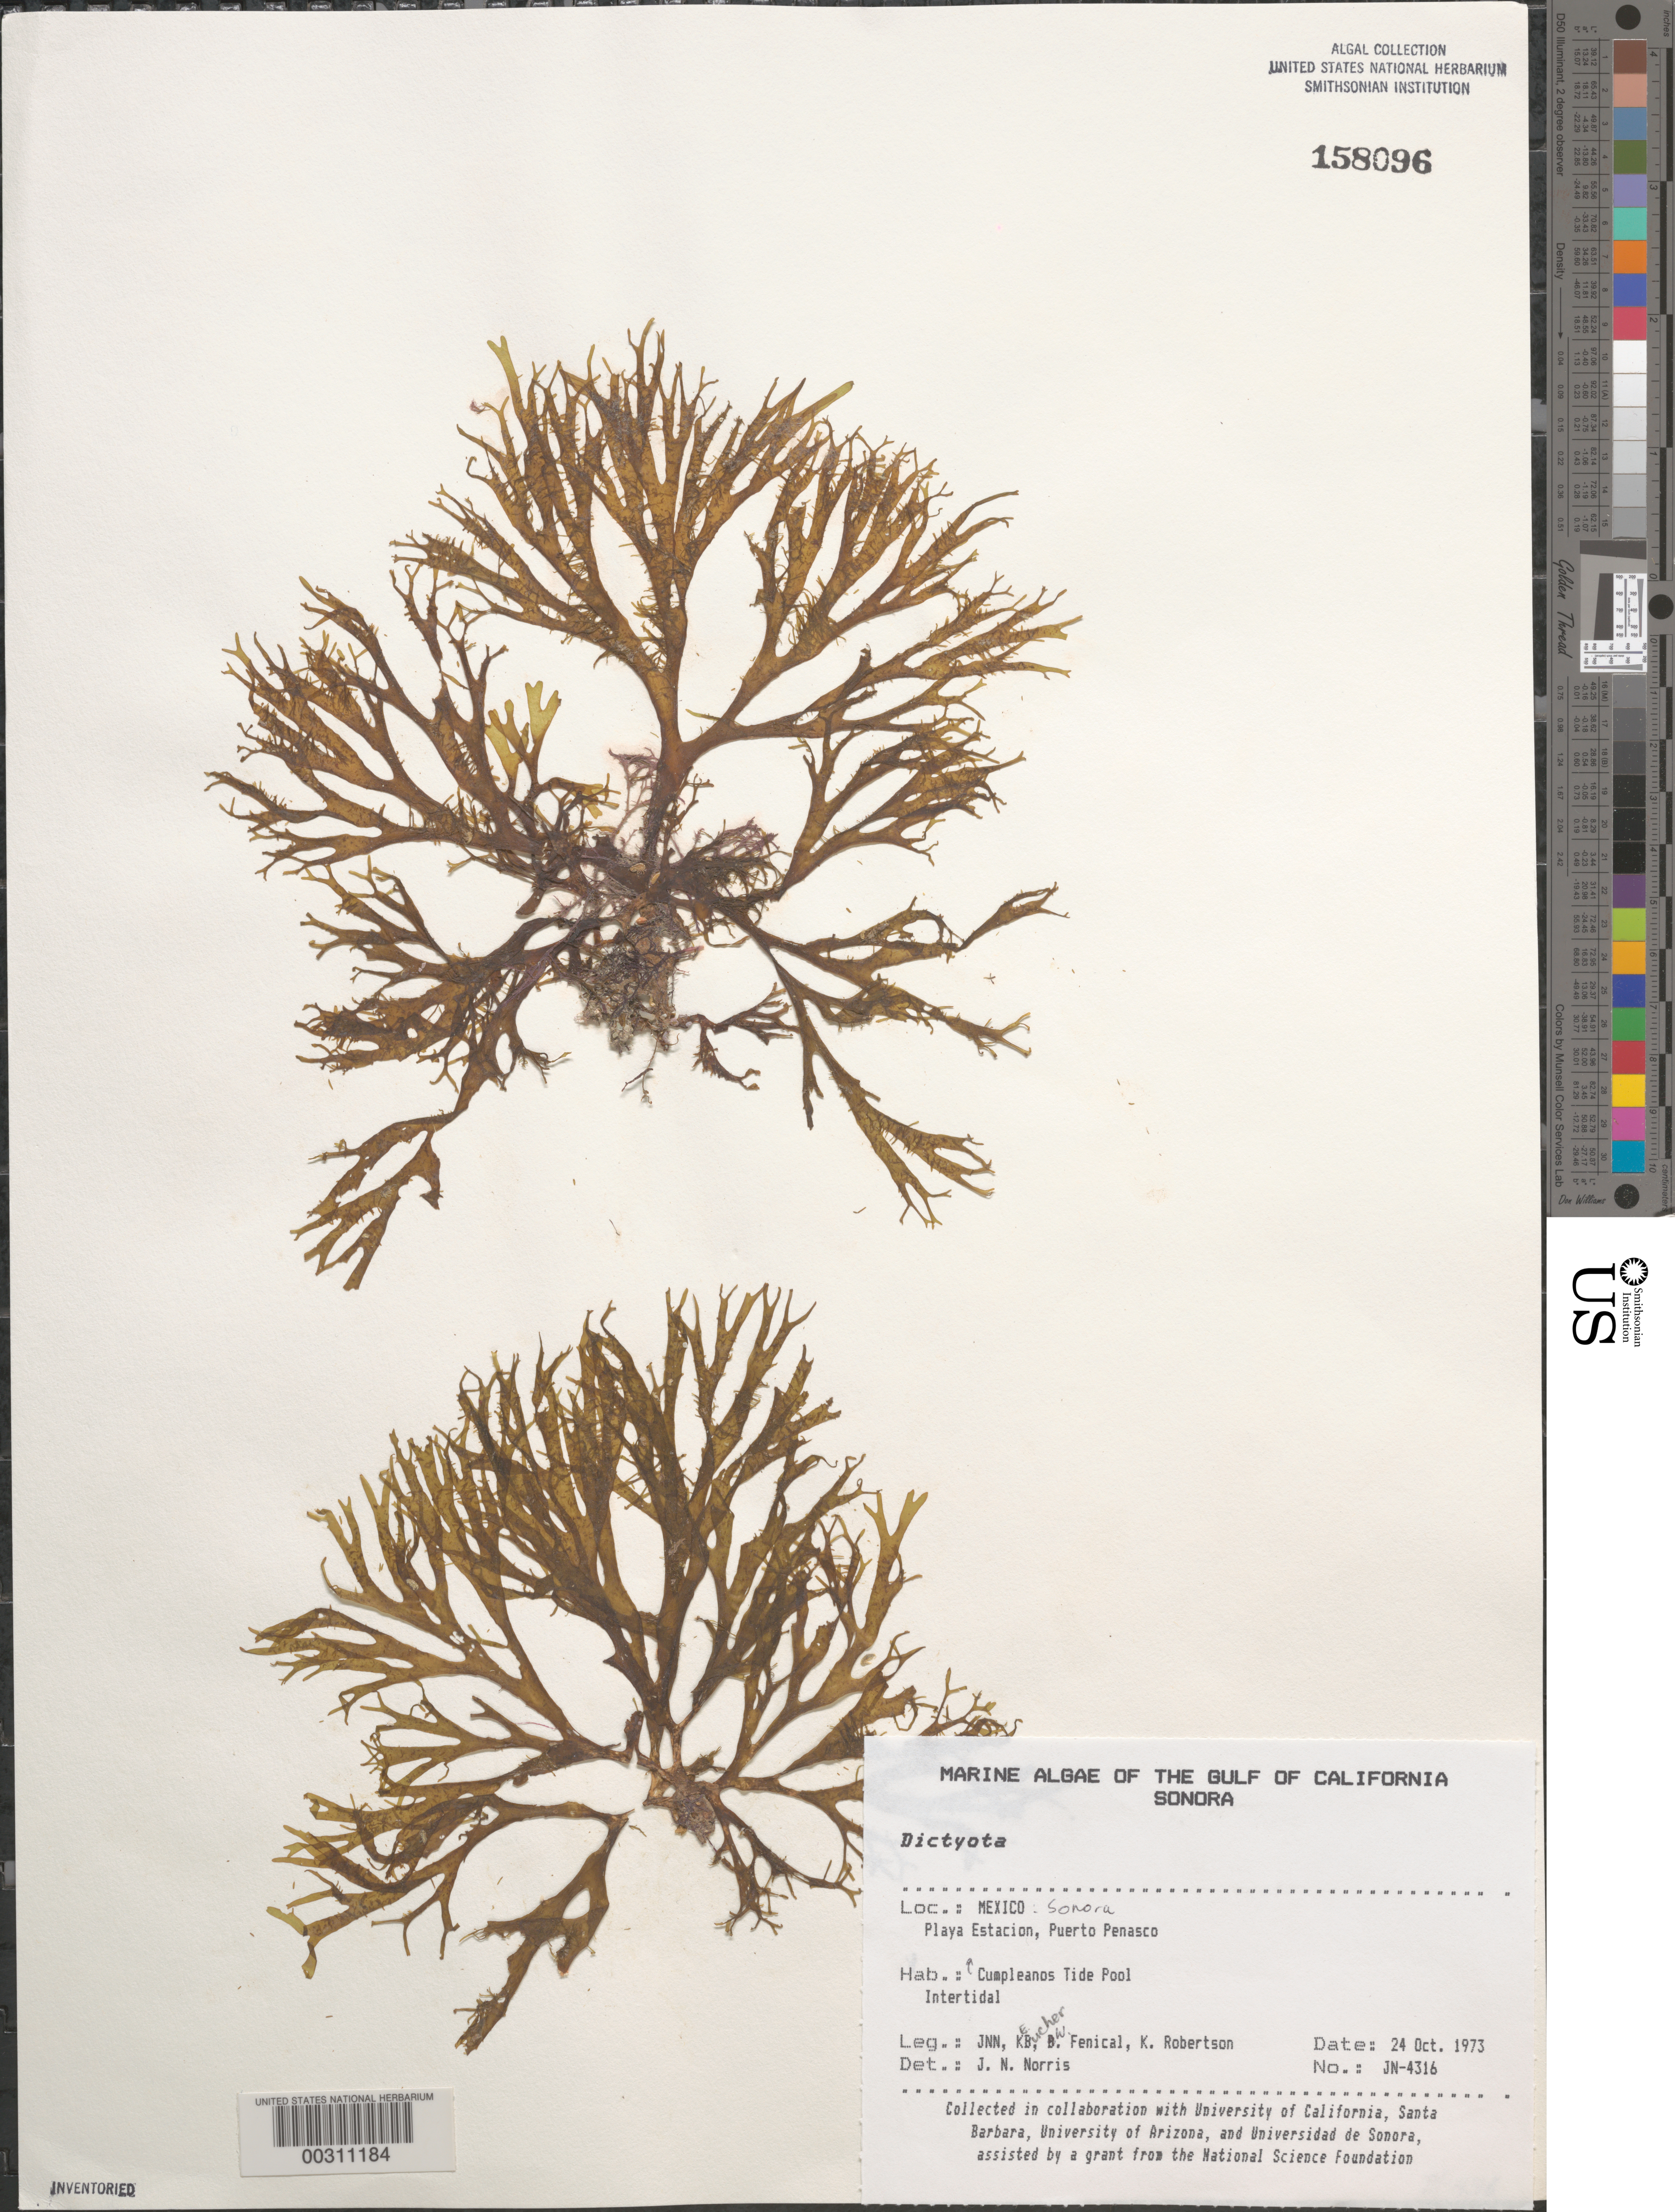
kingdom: Chromista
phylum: Ochrophyta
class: Phaeophyceae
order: Dictyotales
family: Dictyotaceae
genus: Dictyota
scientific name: Dictyota sp.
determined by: Norris, James N.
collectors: J. N. Norris, K. E. Bucher, W. Fenical & K. Robertson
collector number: JN-4316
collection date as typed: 24 Oct 1973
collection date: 1973-10-24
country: Mexico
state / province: Sonora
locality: Playa Estacion, Puerto Penasco, Cumpleanos Tide Pool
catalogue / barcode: US 158096